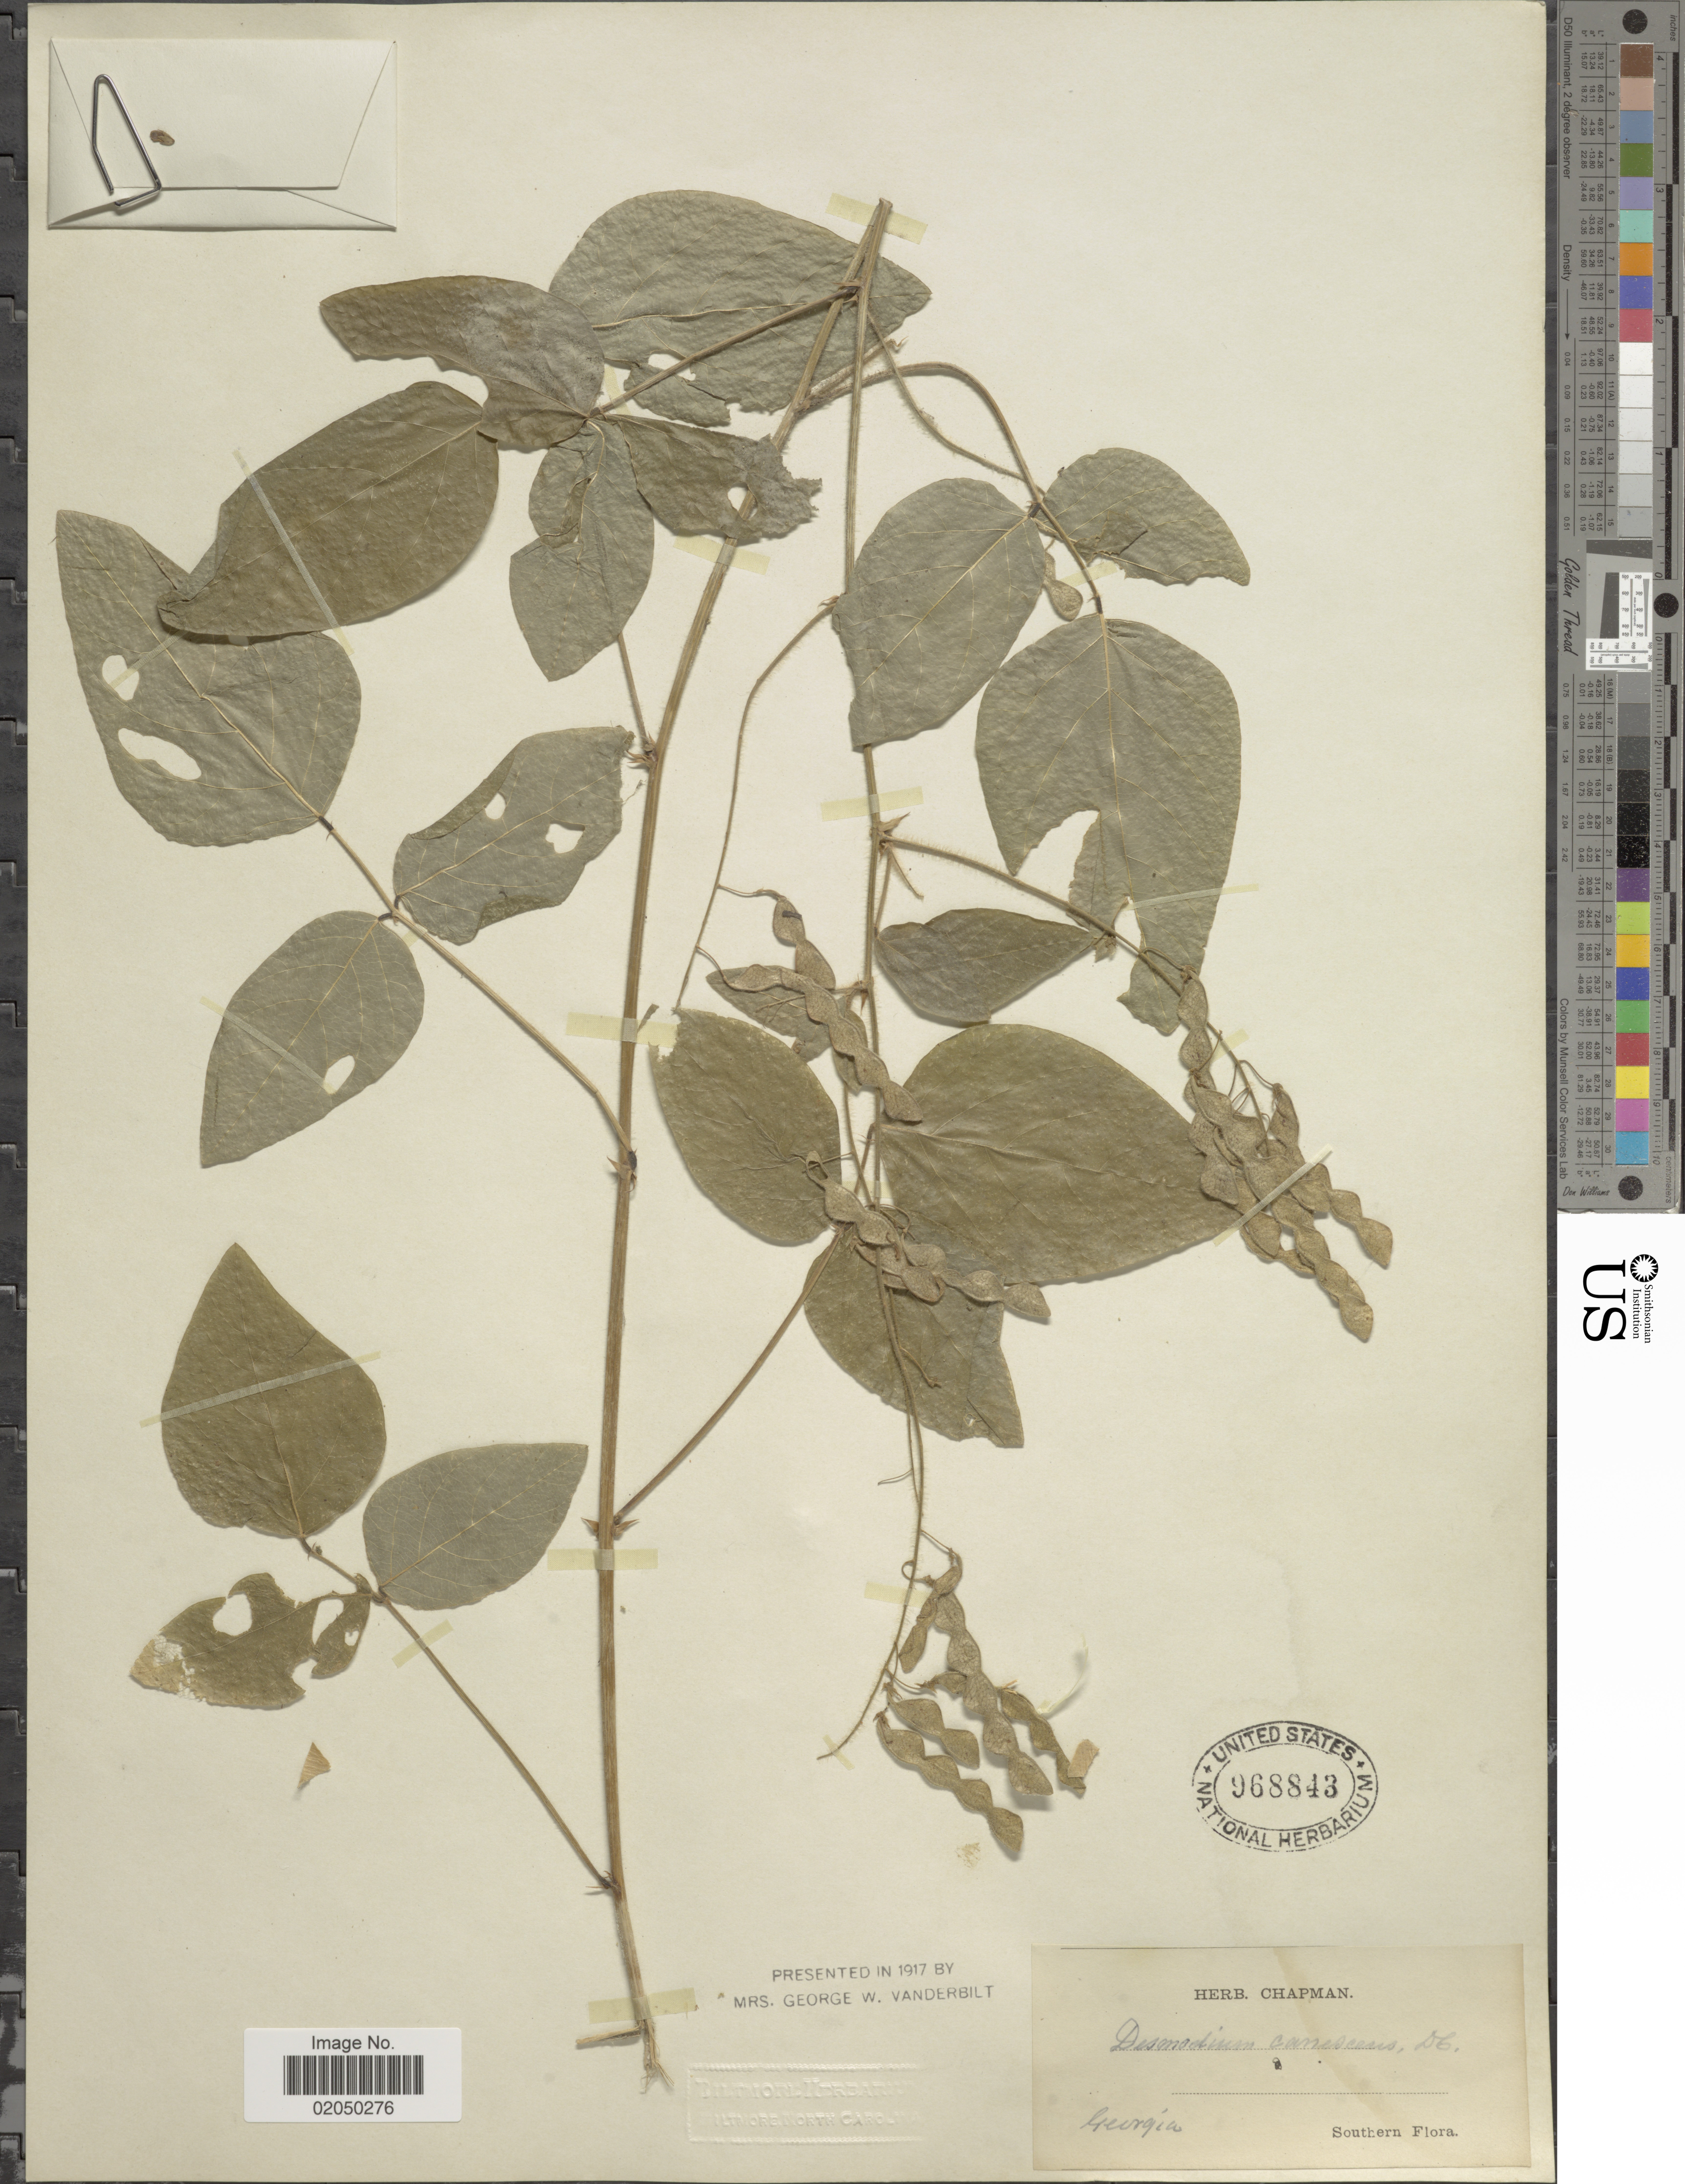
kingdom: Plantae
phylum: Tracheophyta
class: Magnoliopsida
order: Fabales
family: Fabaceae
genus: Desmodium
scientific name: Desmodium canescens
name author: (L.) DC.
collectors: ex herb. Chapman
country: United States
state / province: Georgia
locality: Southern Flora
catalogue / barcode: US 968843